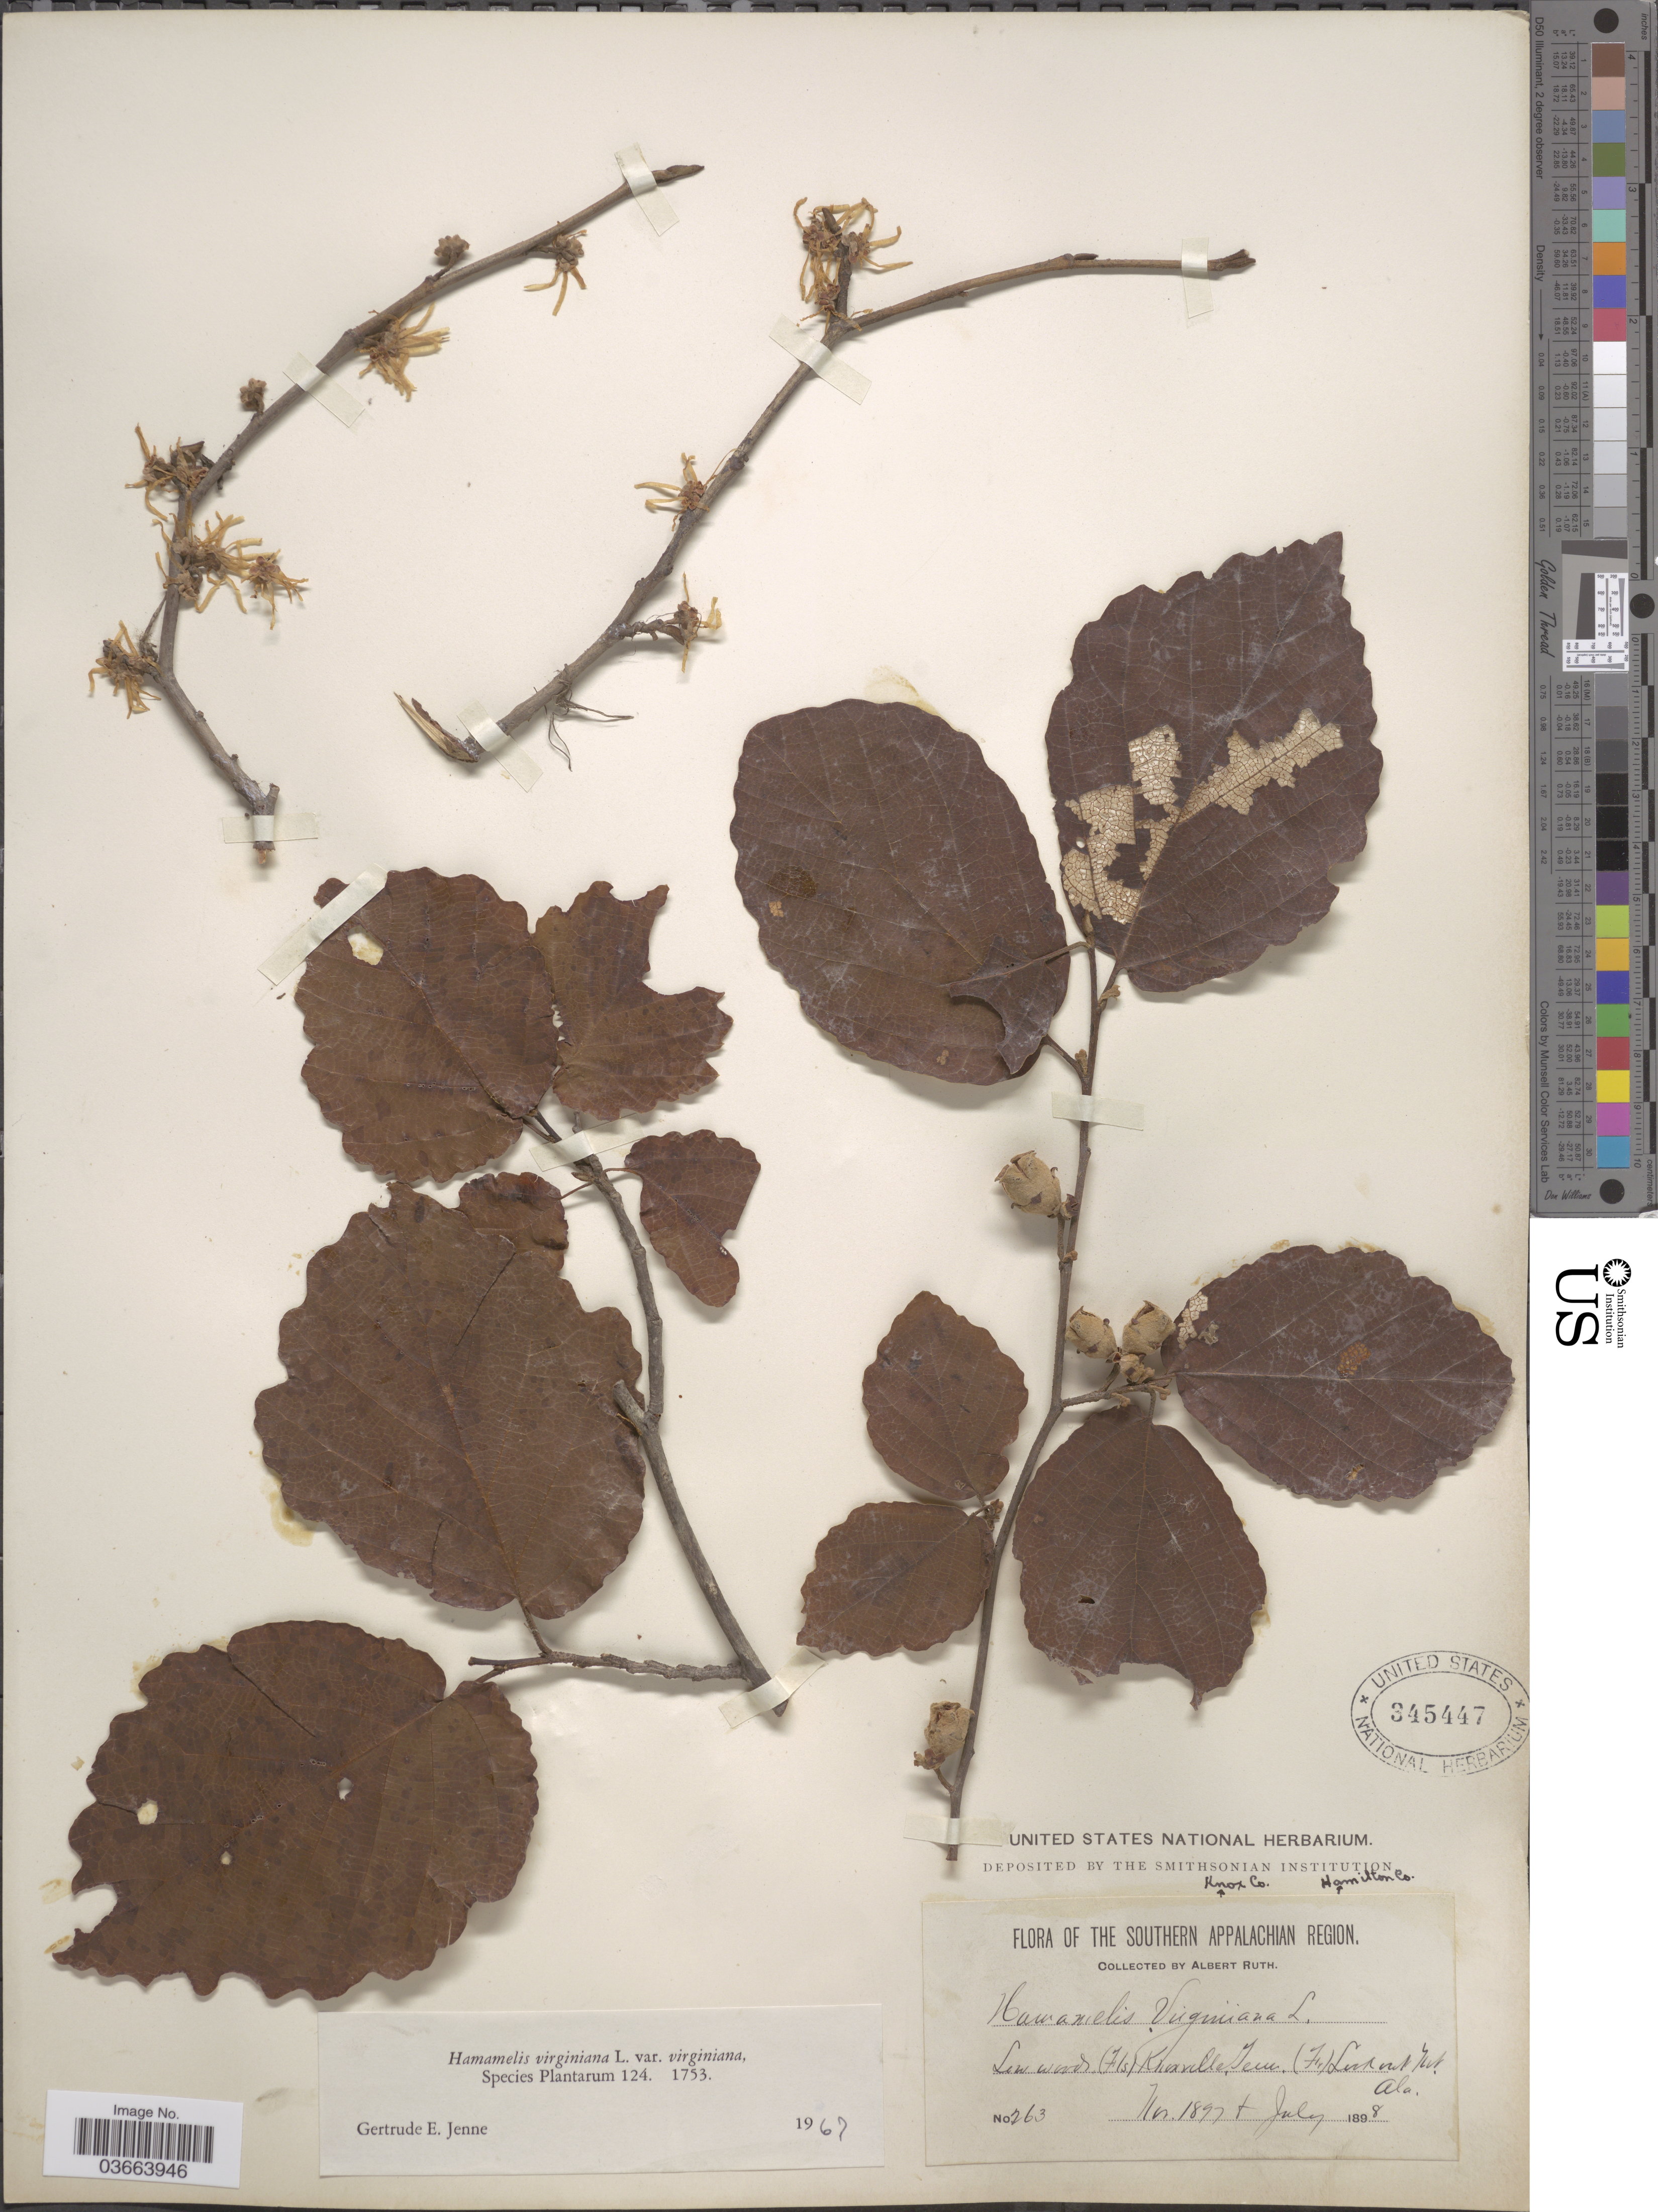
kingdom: Plantae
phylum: Tracheophyta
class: Magnoliopsida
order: Saxifragales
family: Hamamelidaceae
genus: Hamamelis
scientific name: Hamamelis virginiana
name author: L.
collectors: A. Ruth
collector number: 263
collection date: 1897-11/1898-07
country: United States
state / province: Tennessee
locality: The Southern Appalachian Region. Knoxville, Knox Co., Tenn. Lookout Mt., Hamilton Co., Ala.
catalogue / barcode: US 345447